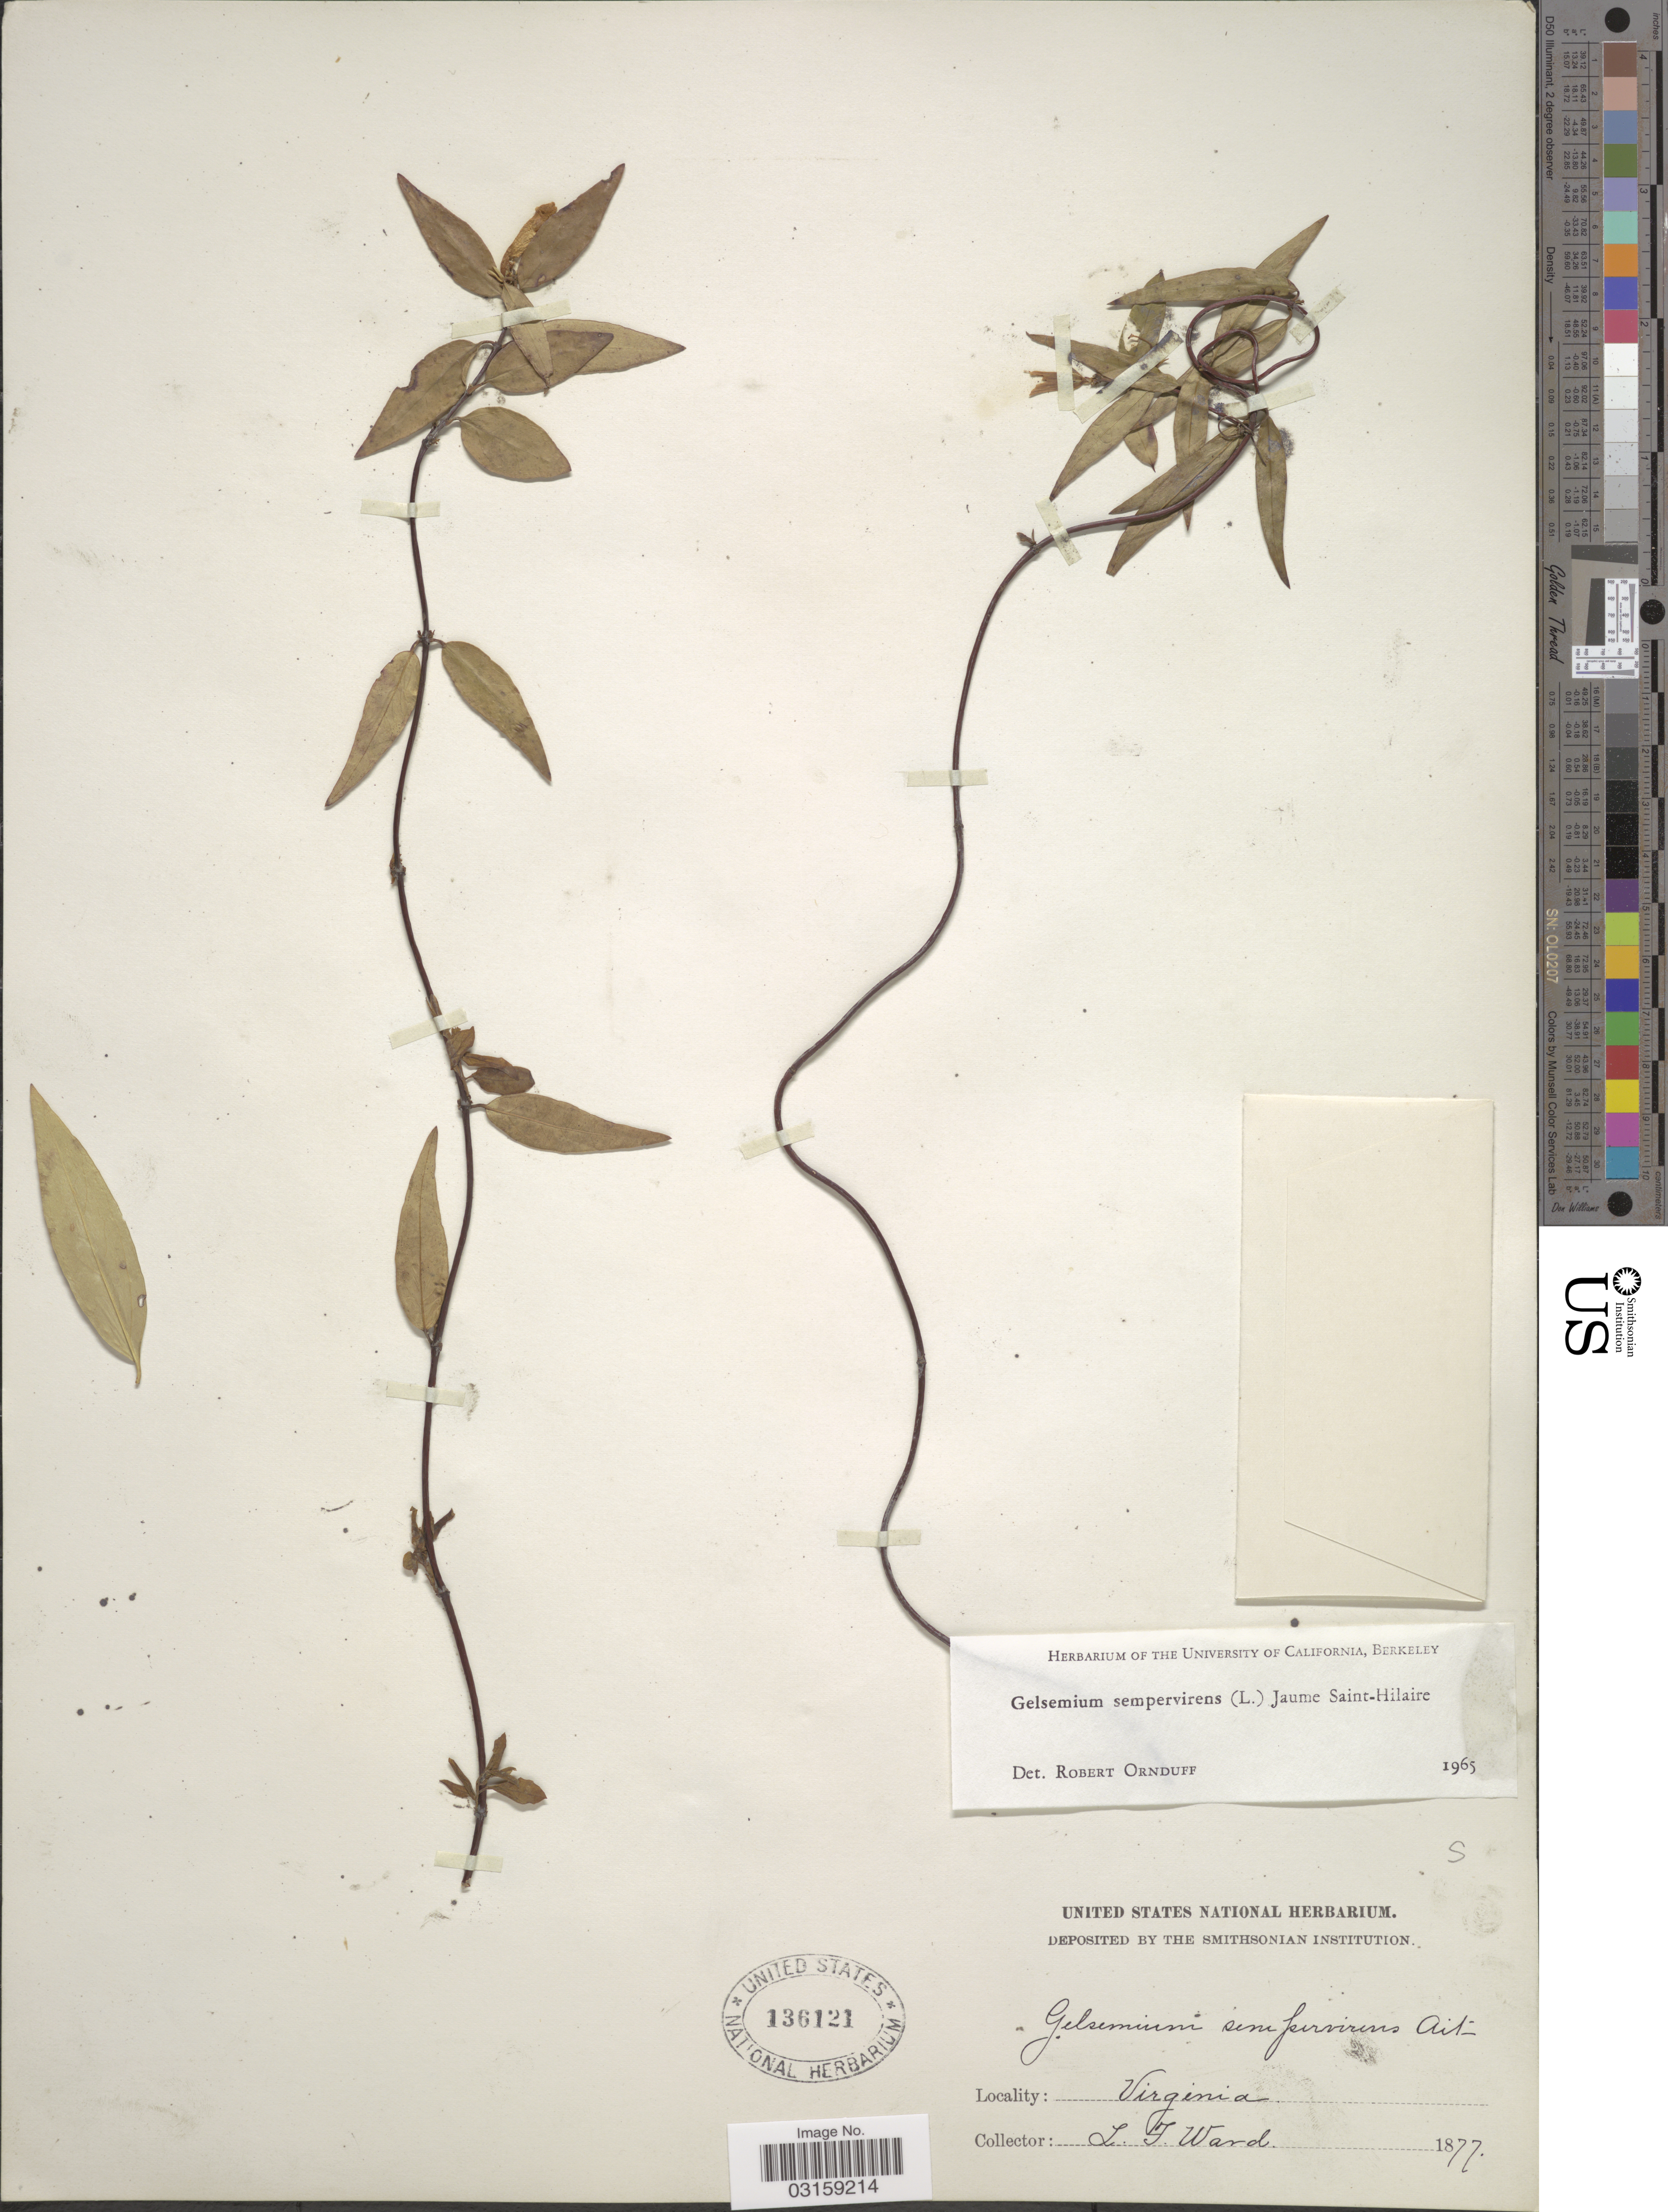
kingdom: Plantae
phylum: Tracheophyta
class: Magnoliopsida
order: Gentianales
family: Gelsemiaceae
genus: Gelsemium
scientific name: Gelsemium sempervirens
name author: (L.) J. St.-Hil.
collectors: L. Ward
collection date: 1877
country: United States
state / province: Virginia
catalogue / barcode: US 136121